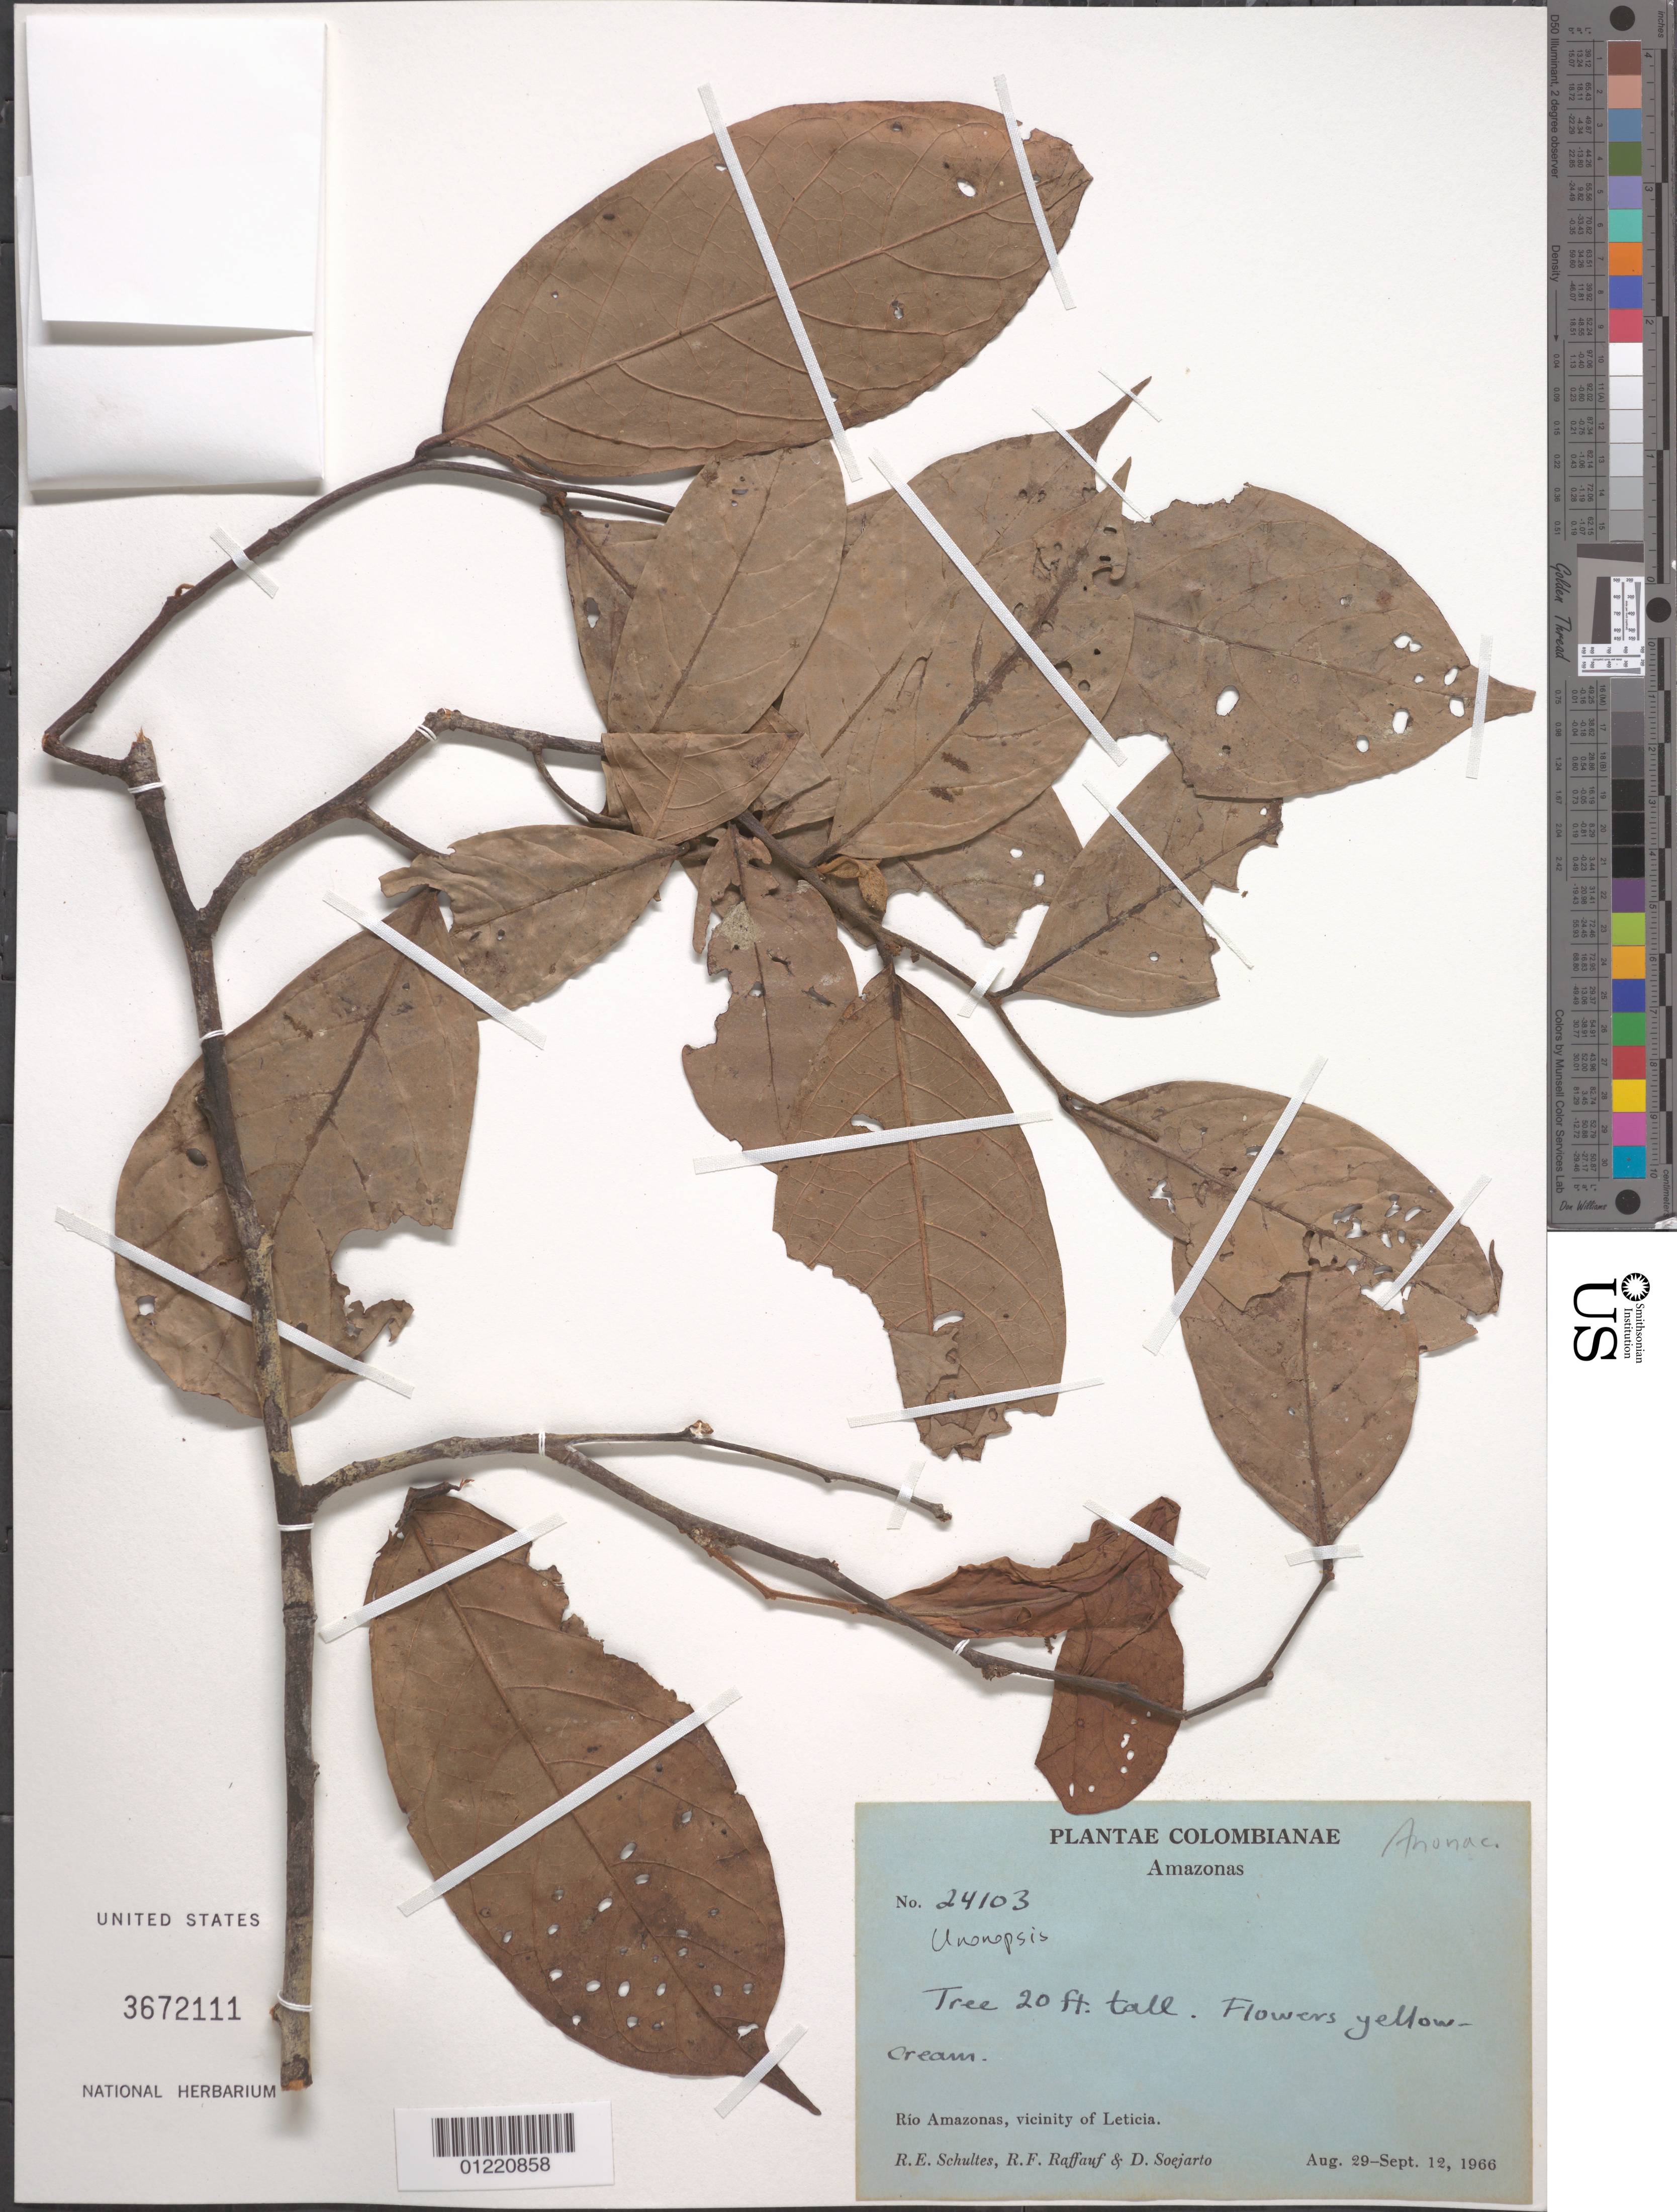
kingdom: Plantae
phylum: Tracheophyta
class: Magnoliopsida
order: Magnoliales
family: Annonaceae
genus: Unonopsis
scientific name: Unonopsis sp.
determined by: Maas, P. J. M., Curator of the herbarium (U), Nationaal Herbarium Nederland (NETHERLANDS)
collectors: R. E. Schultes, R. Raffauf & D. D. Soejarto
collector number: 24103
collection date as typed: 29 Aug 1966 to 12 Sep 1966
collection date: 1966-08-29/1966-09-12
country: Colombia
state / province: Amazônas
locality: Rio Amazonas, vicinity of Leticia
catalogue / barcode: US 3672111